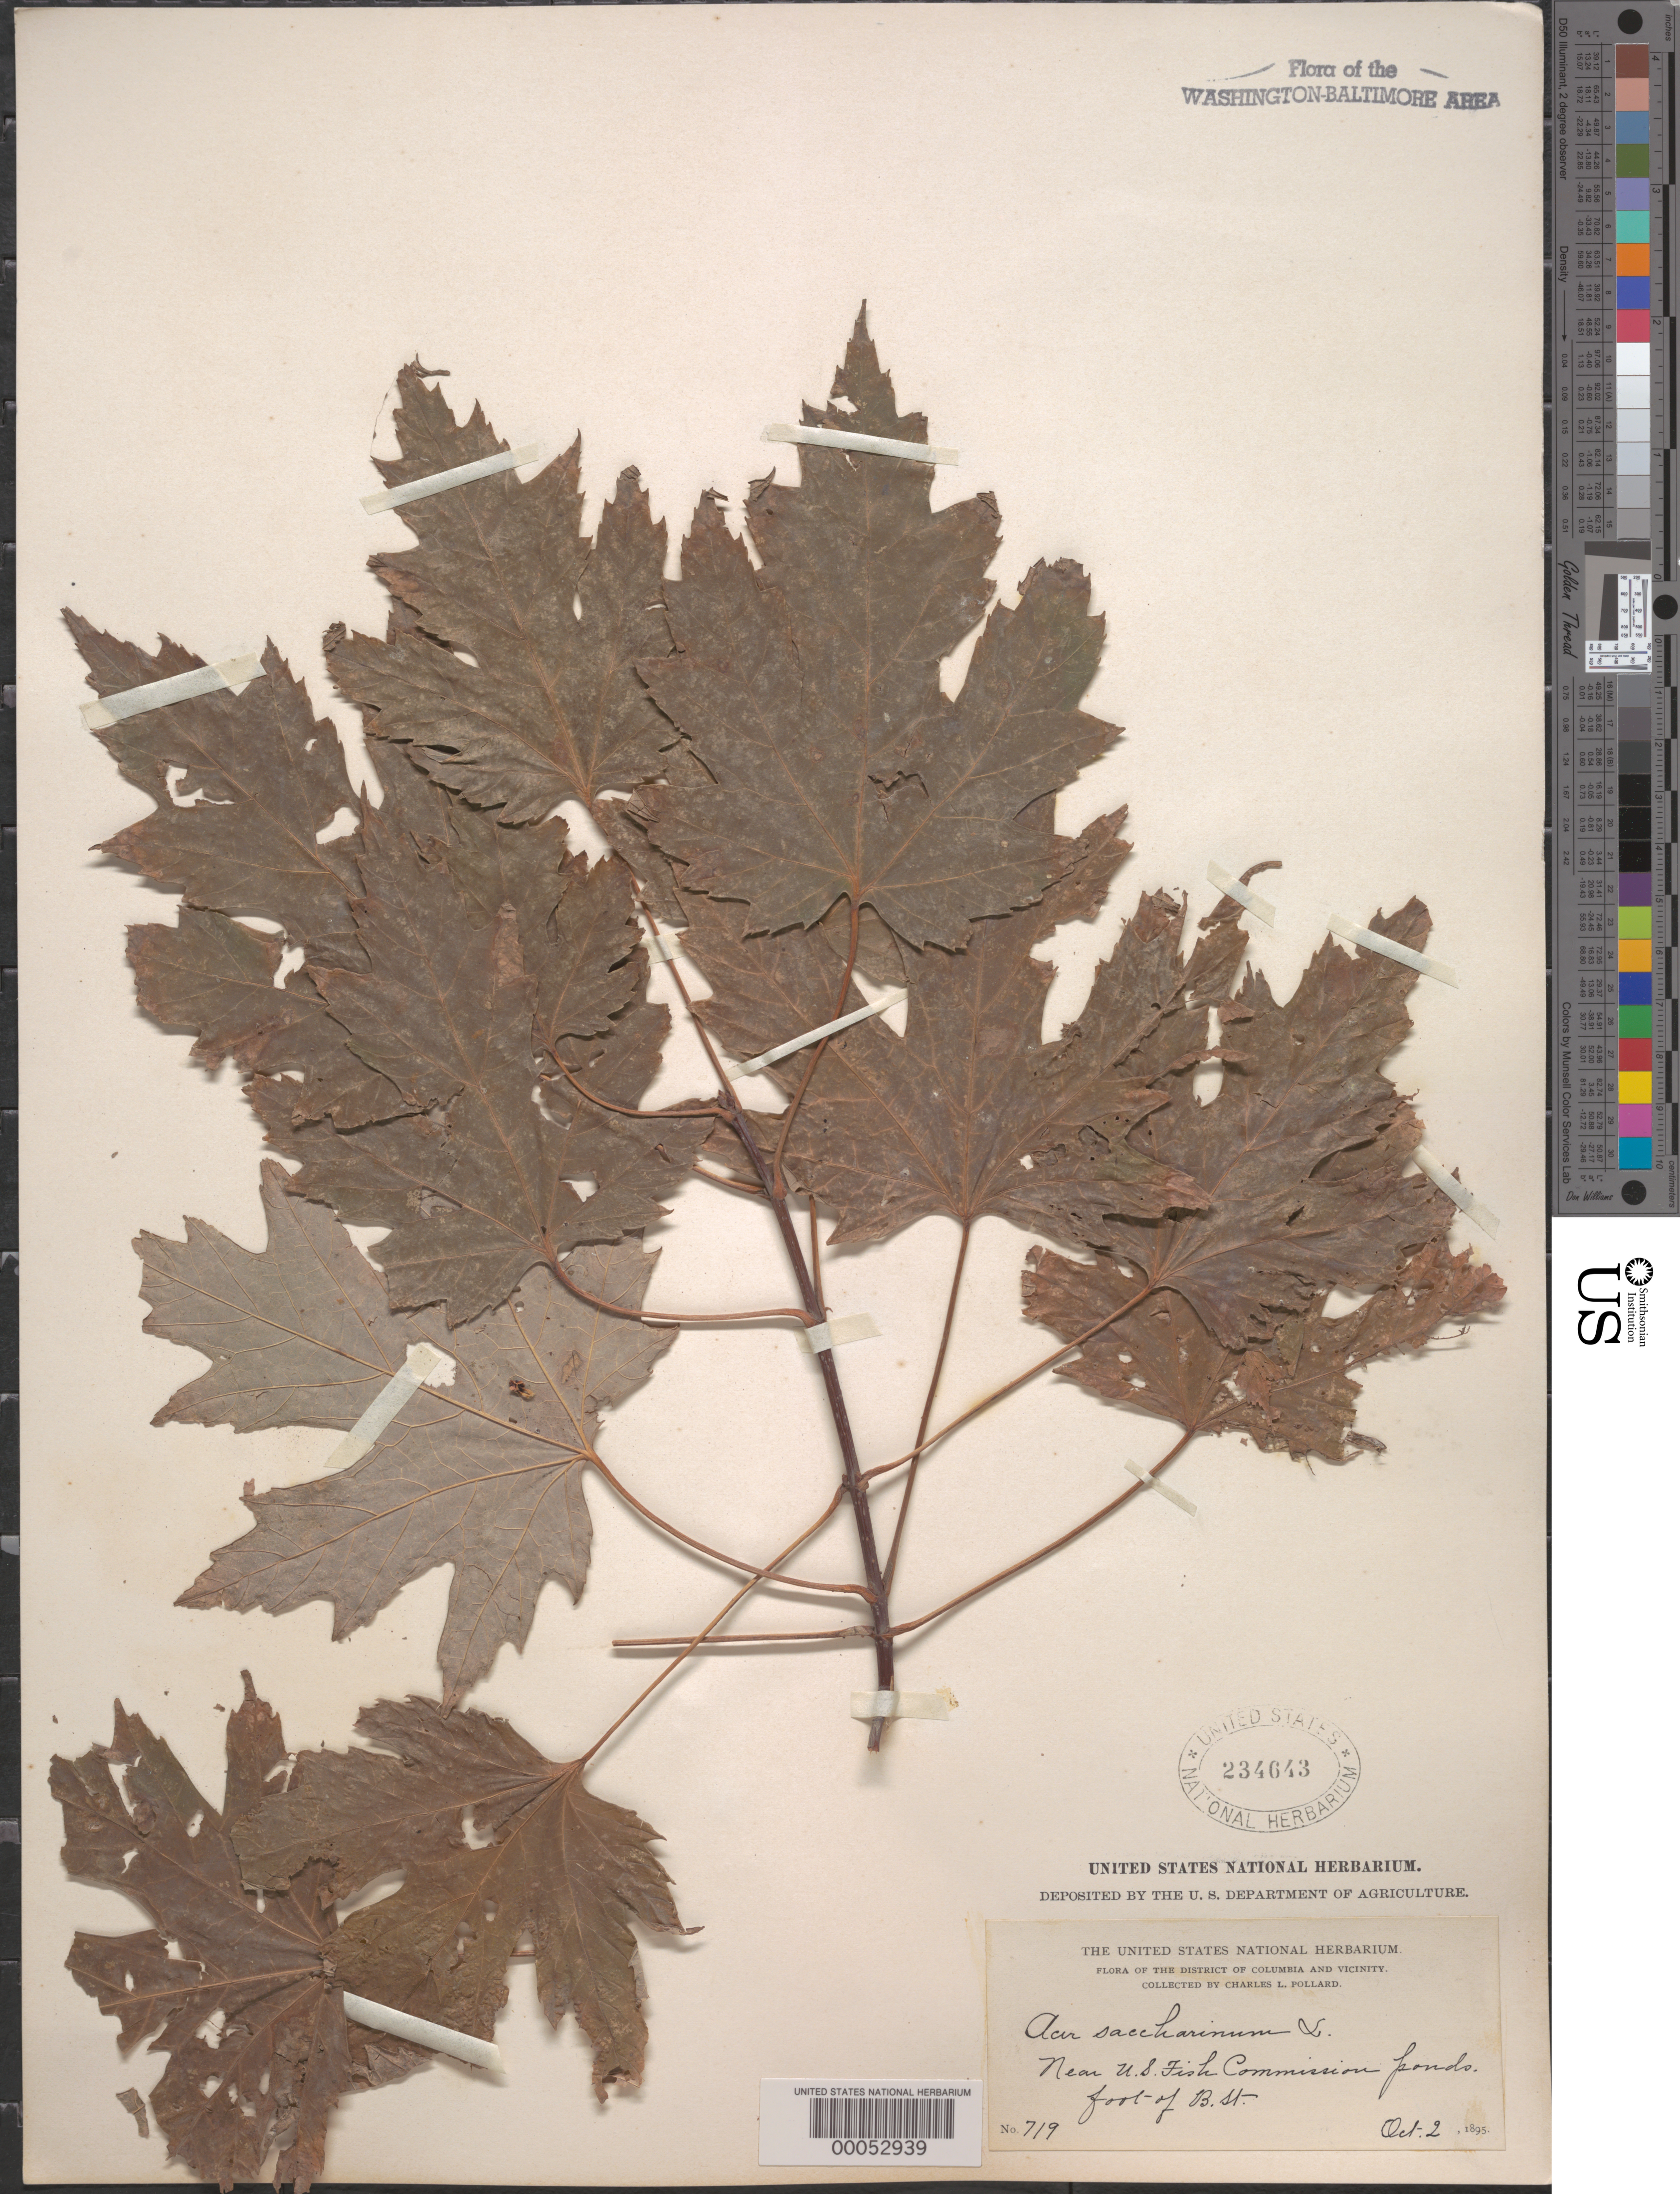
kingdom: Plantae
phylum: Tracheophyta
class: Magnoliopsida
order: Sapindales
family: Sapindaceae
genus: Acer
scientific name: Acer saccharinum subsp. floridanum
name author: (Chapm.) Wesm.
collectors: C. L. Pollard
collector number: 719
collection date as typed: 02 Oct 1895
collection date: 1895-10-02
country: United States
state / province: District of Columbia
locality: B Street NW, D.C.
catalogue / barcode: US 234643